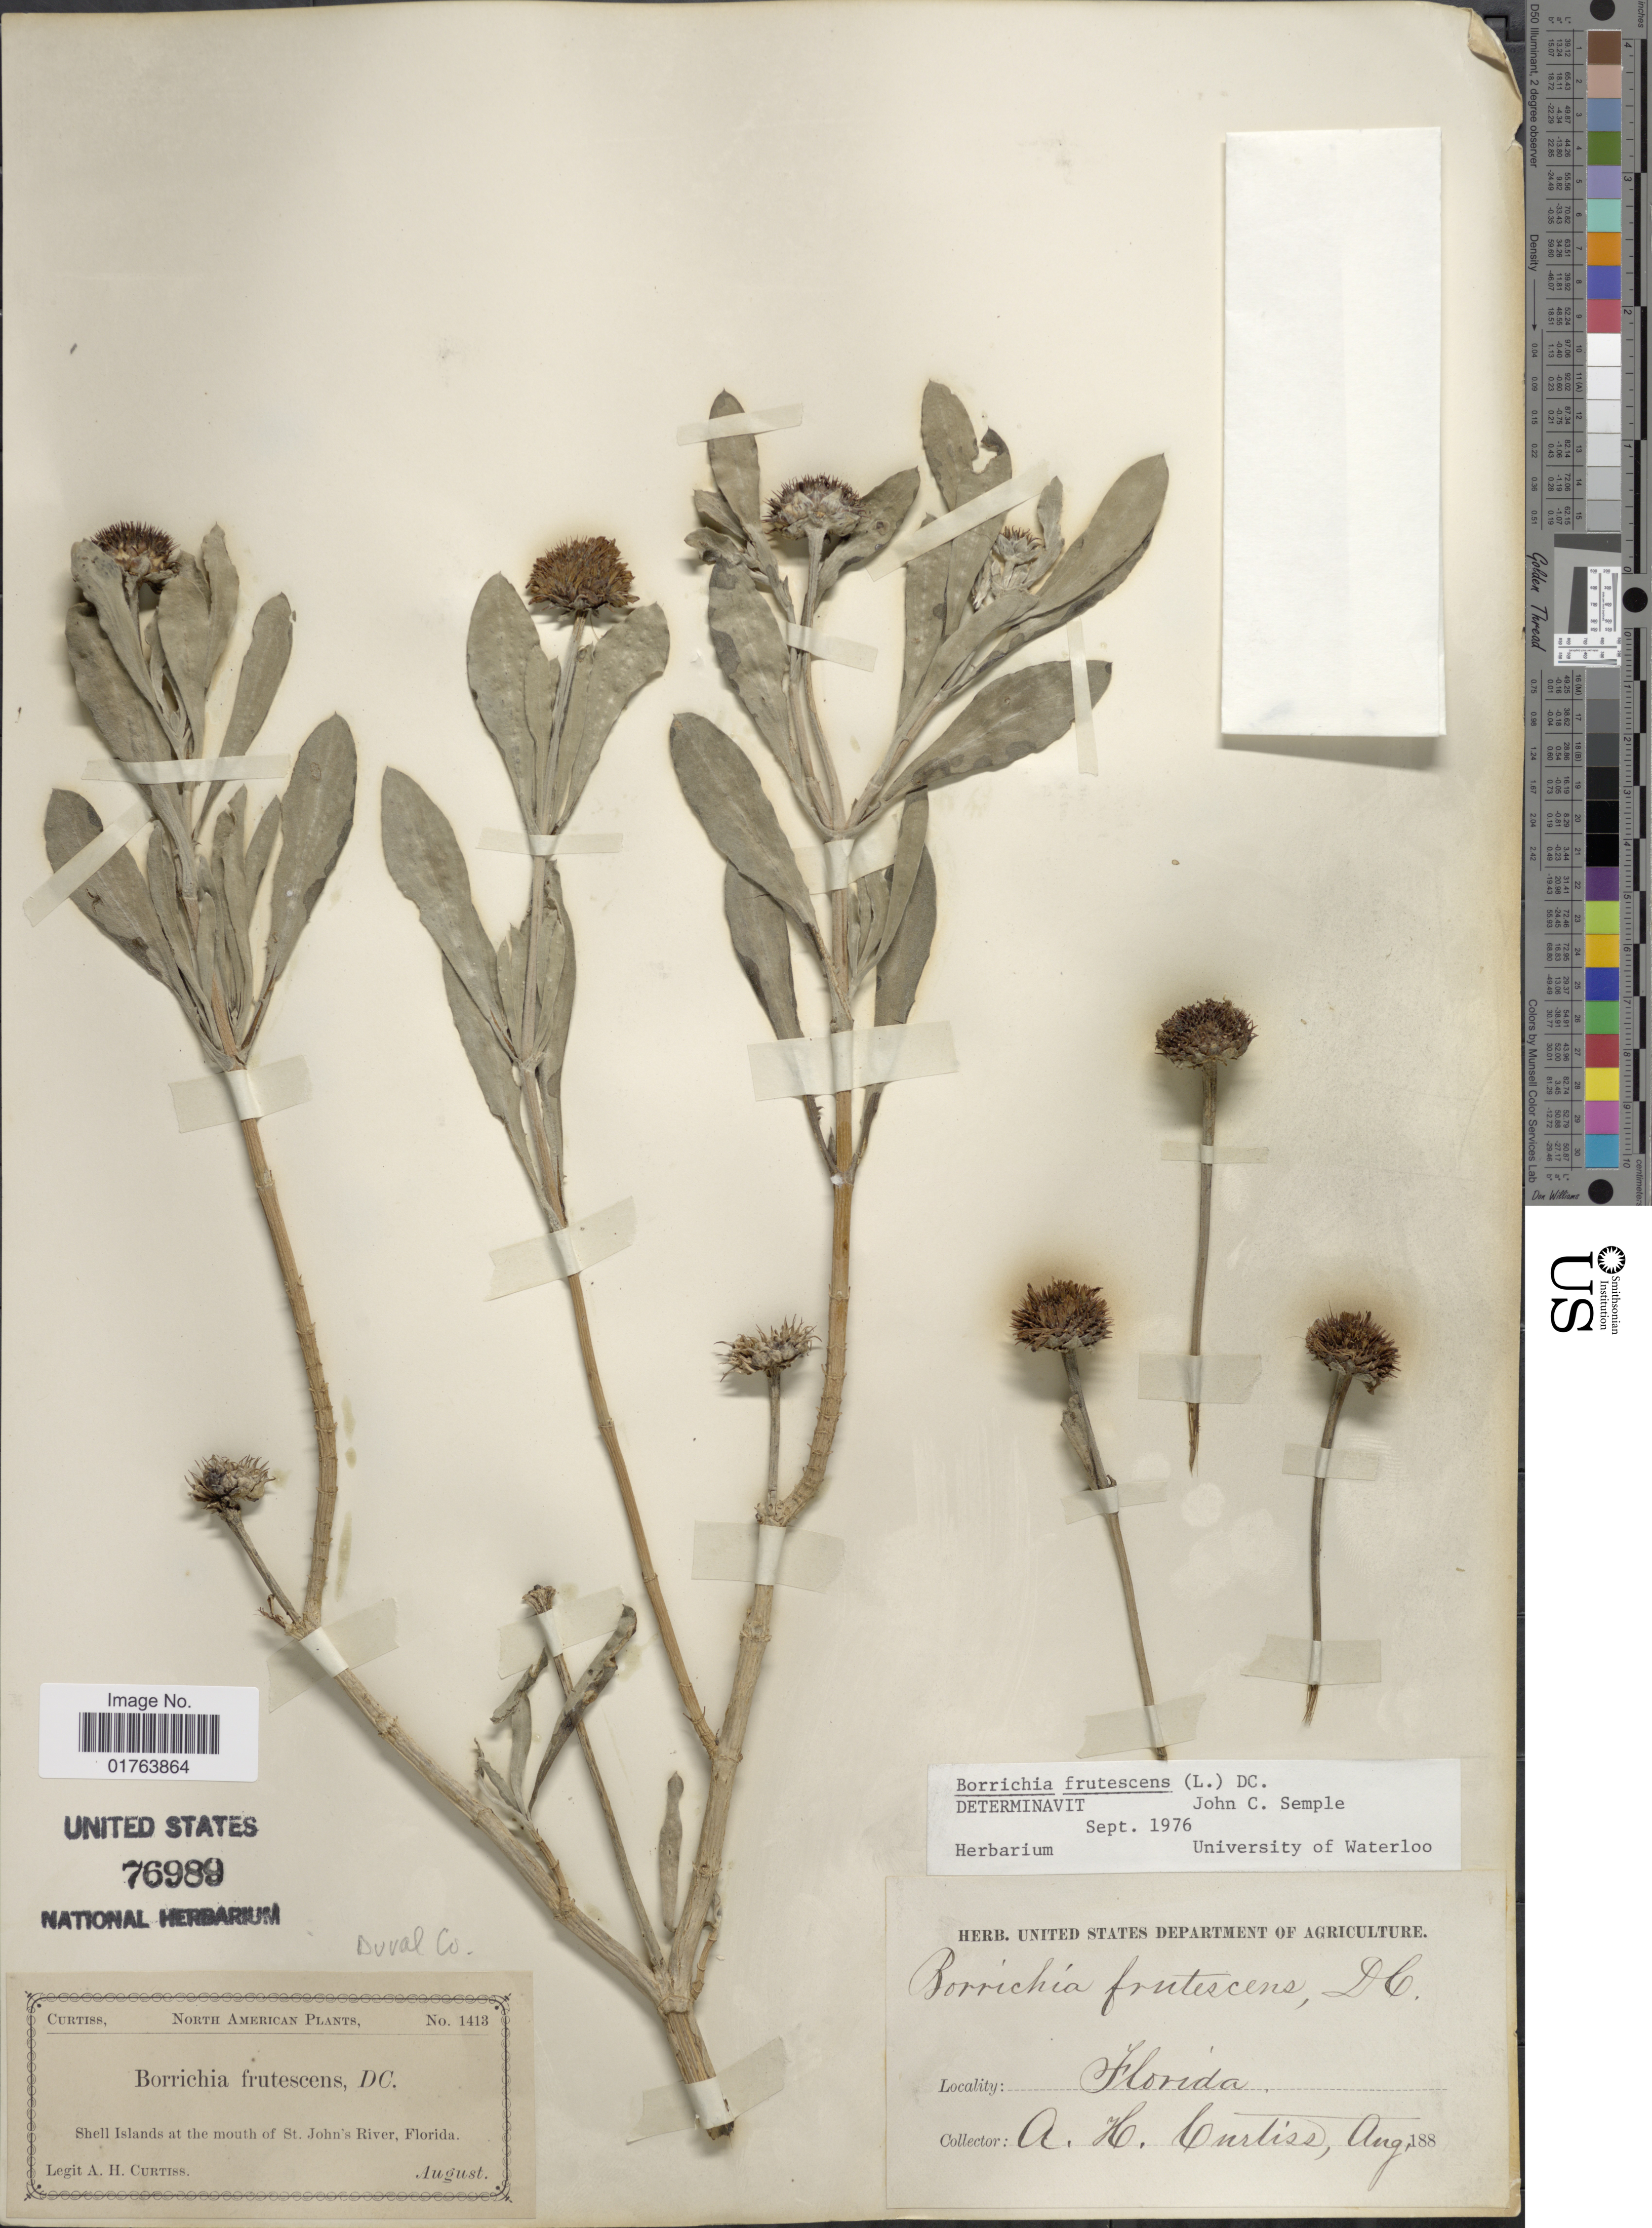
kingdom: Plantae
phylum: Tracheophyta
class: Magnoliopsida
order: Asterales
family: Asteraceae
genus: Borrichia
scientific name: Borrichia frutescens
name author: (L.) DC.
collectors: A. H. Curtiss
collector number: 1413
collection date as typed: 188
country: United States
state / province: Florida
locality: Shell Islands at the mouth of St. John's River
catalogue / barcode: US 76989